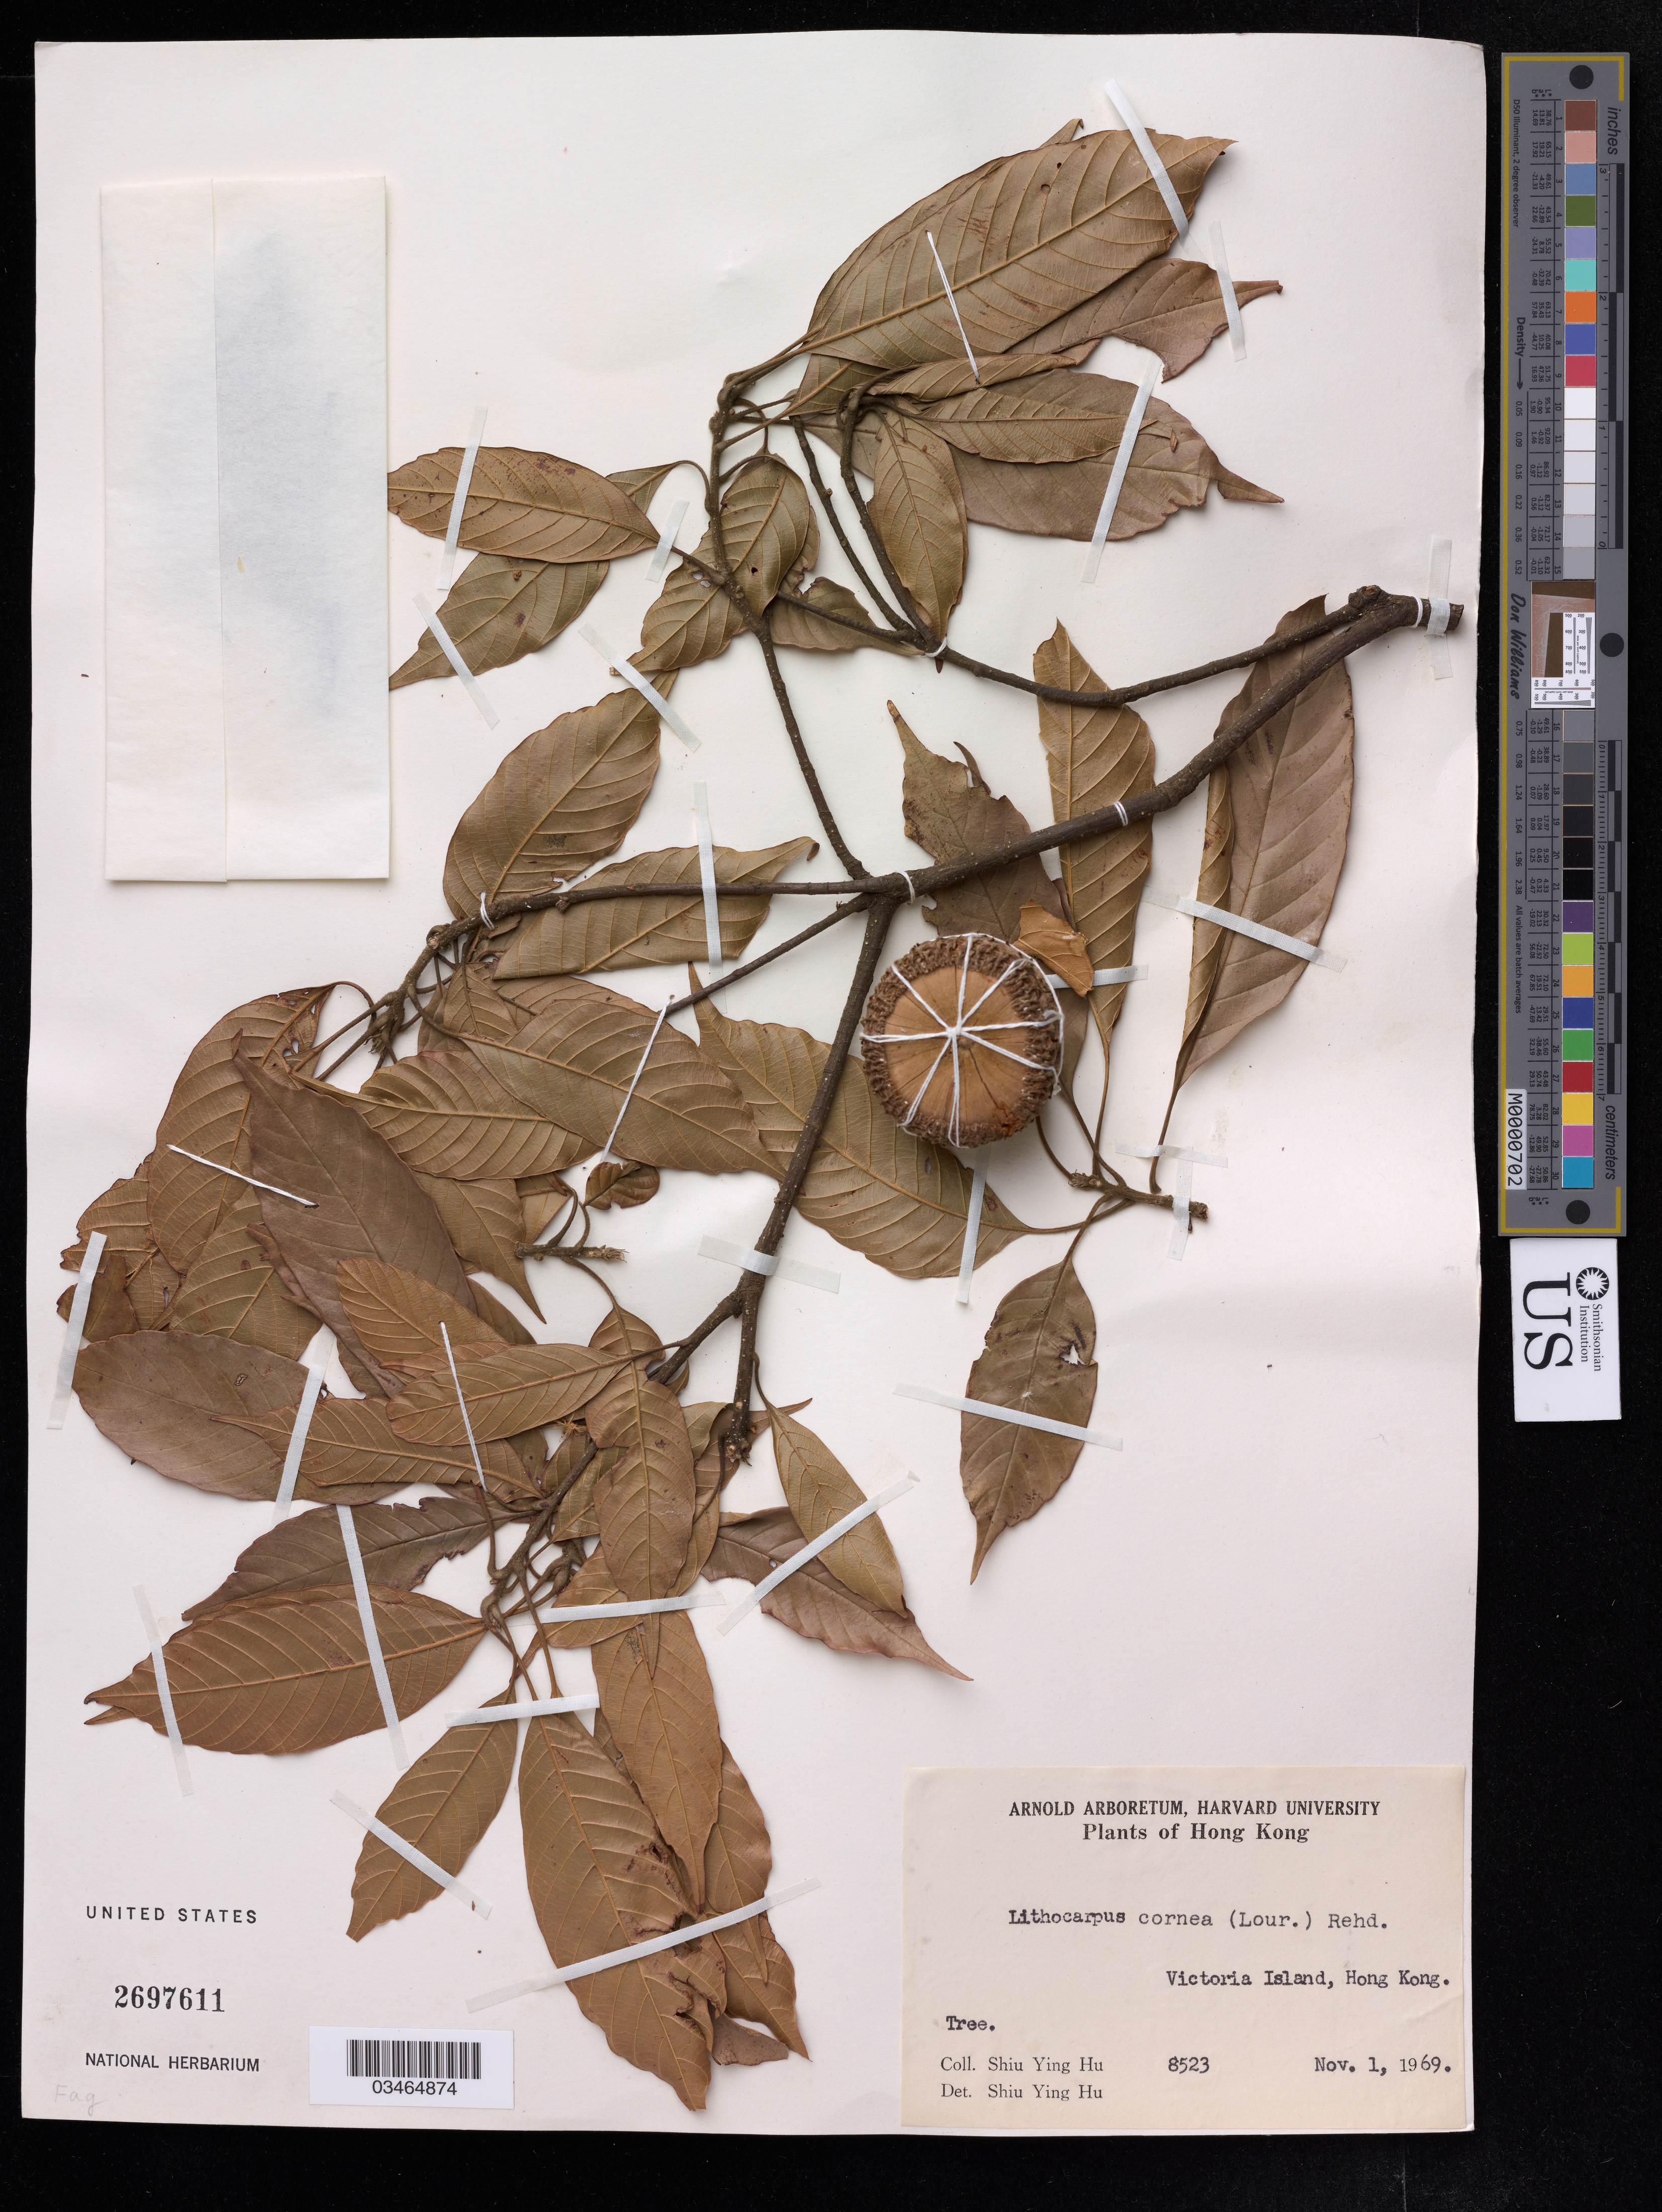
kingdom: Plantae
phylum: Tracheophyta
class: Magnoliopsida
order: Fagales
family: Fagaceae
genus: Lithocarpus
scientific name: Lithocarpus corneus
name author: (Lour.) Rehder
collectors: S. Y. Hu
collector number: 8523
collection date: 1969-11-01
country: China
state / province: Hong Kong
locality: Victoria Island.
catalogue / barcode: US 2697611